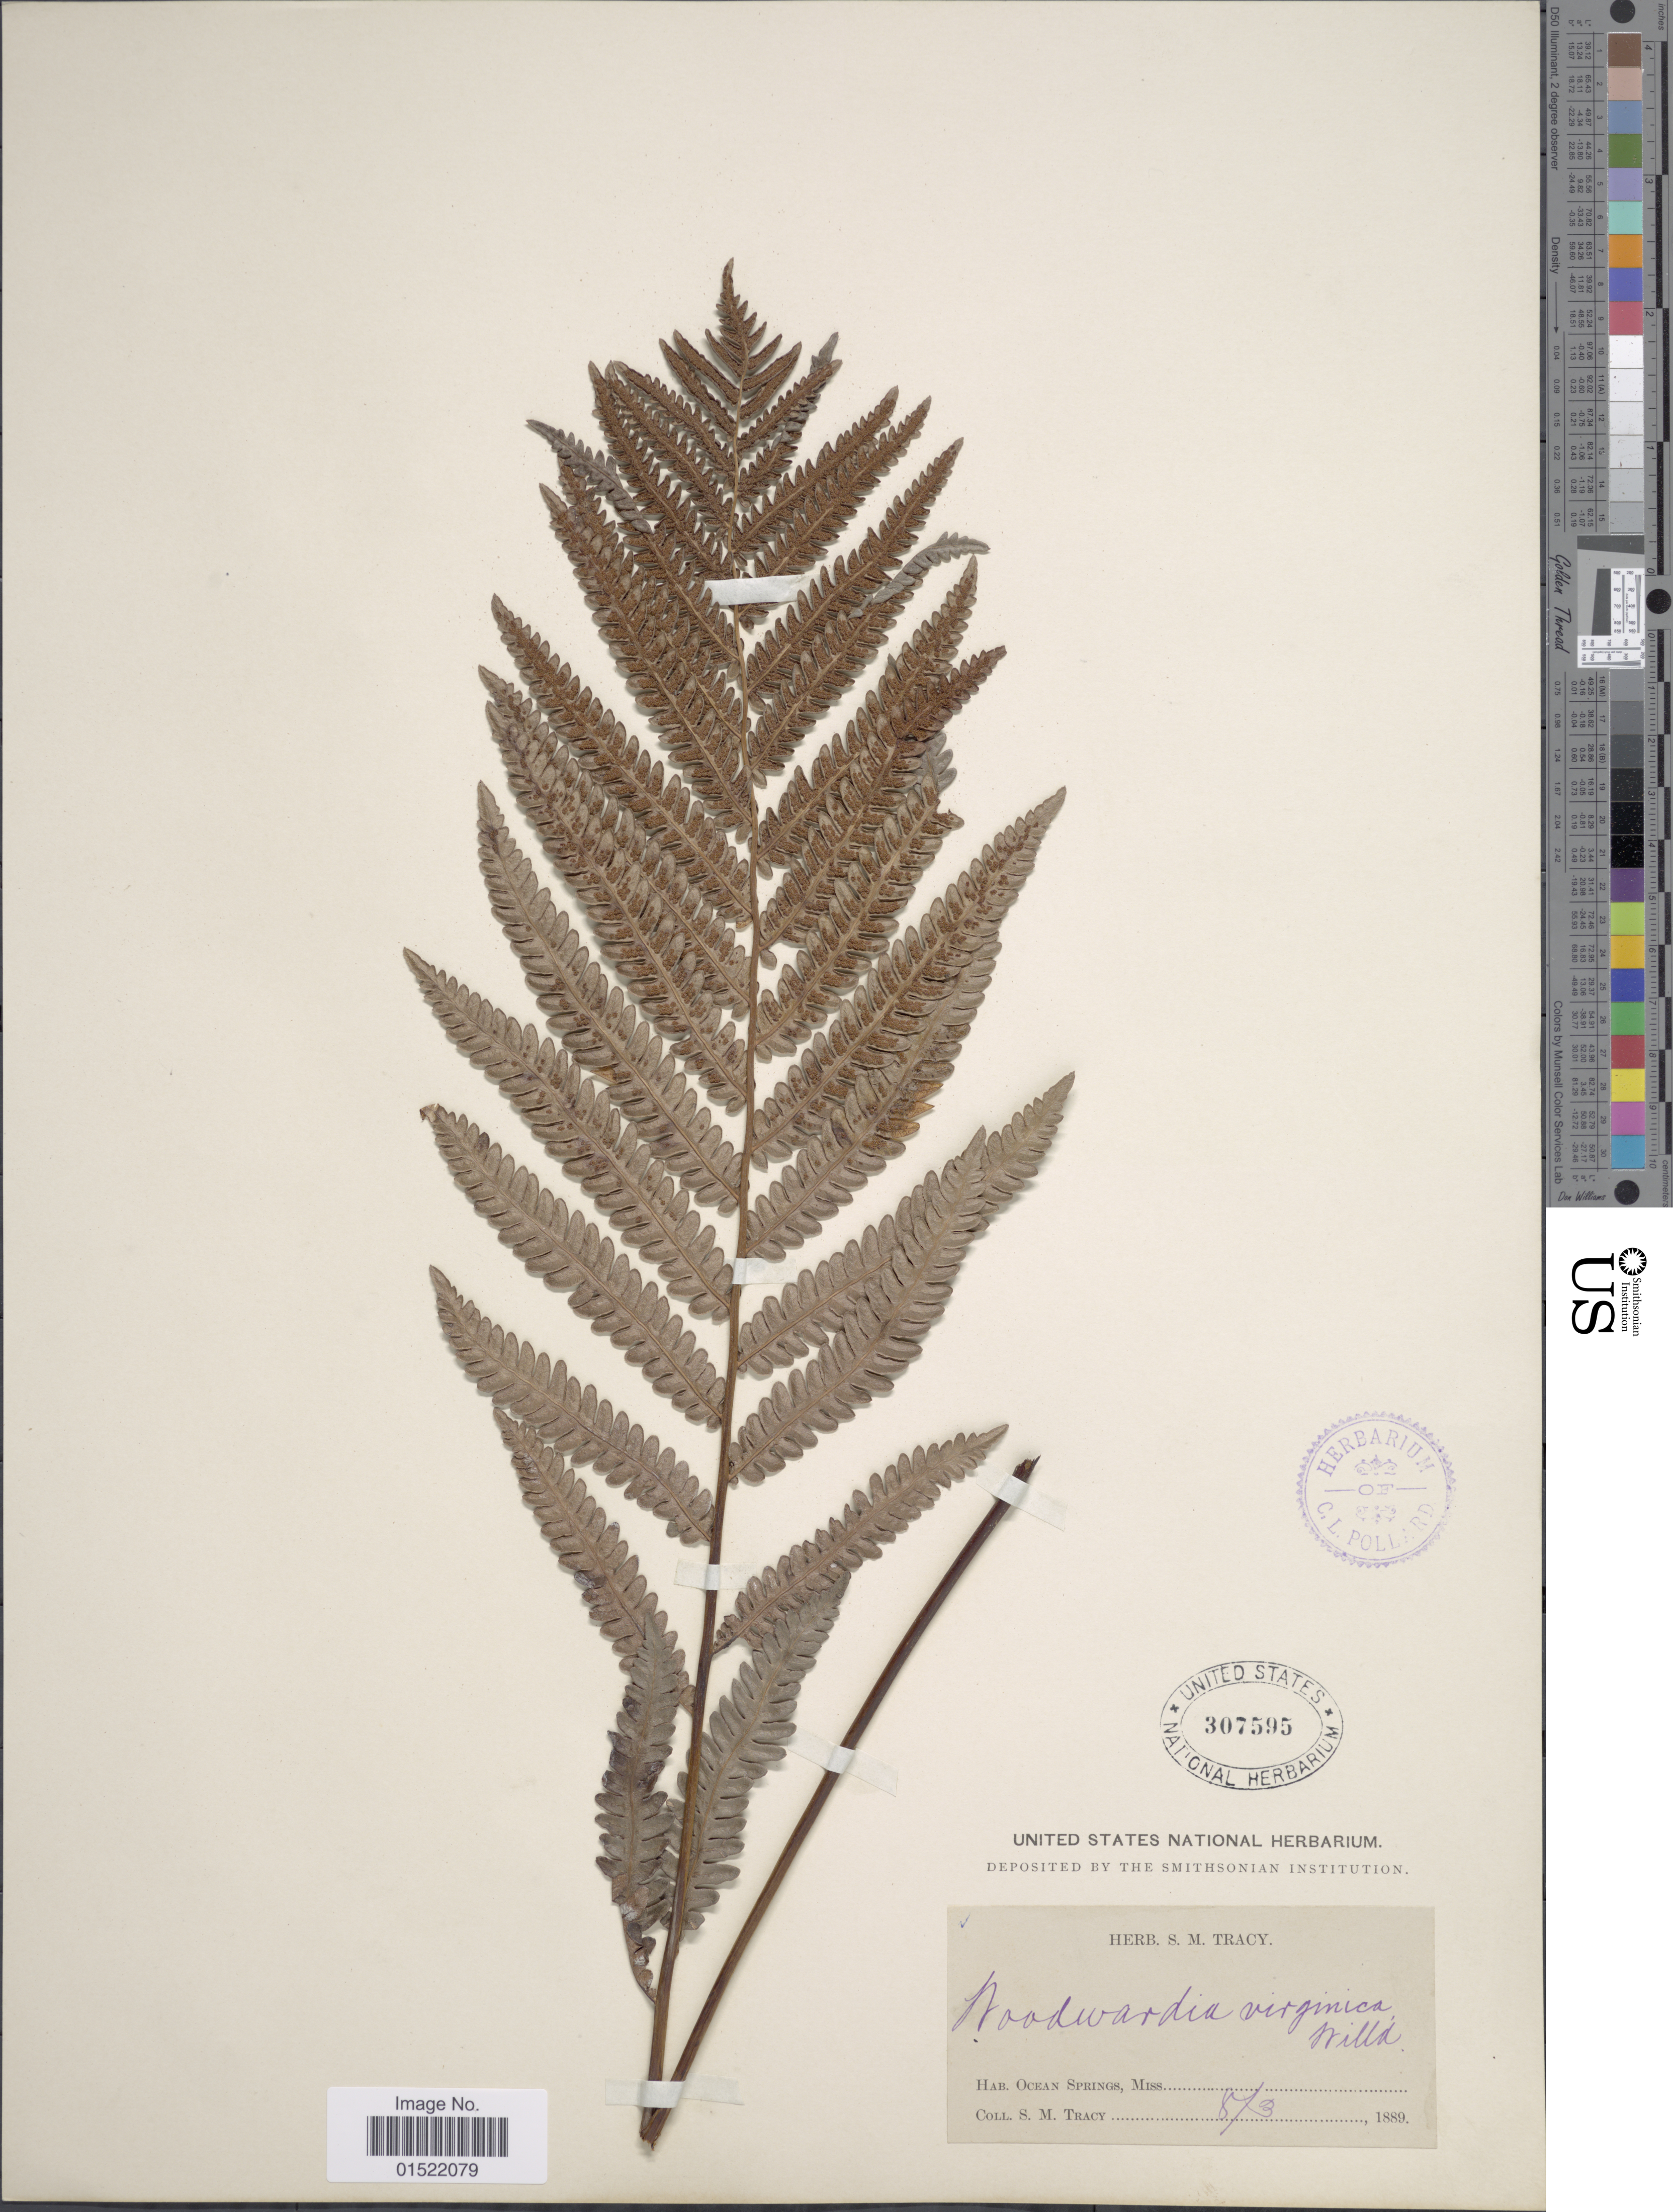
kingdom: Plantae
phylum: Tracheophyta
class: Polypodiopsida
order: Polypodiales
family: Blechnaceae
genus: Woodwardia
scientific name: Woodwardia virginica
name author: (L.) R.M. Sm.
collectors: S. M. Tracy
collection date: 1889-08-03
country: United States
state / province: Mississippi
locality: Ocean Springs, Miss.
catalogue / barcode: US 307595